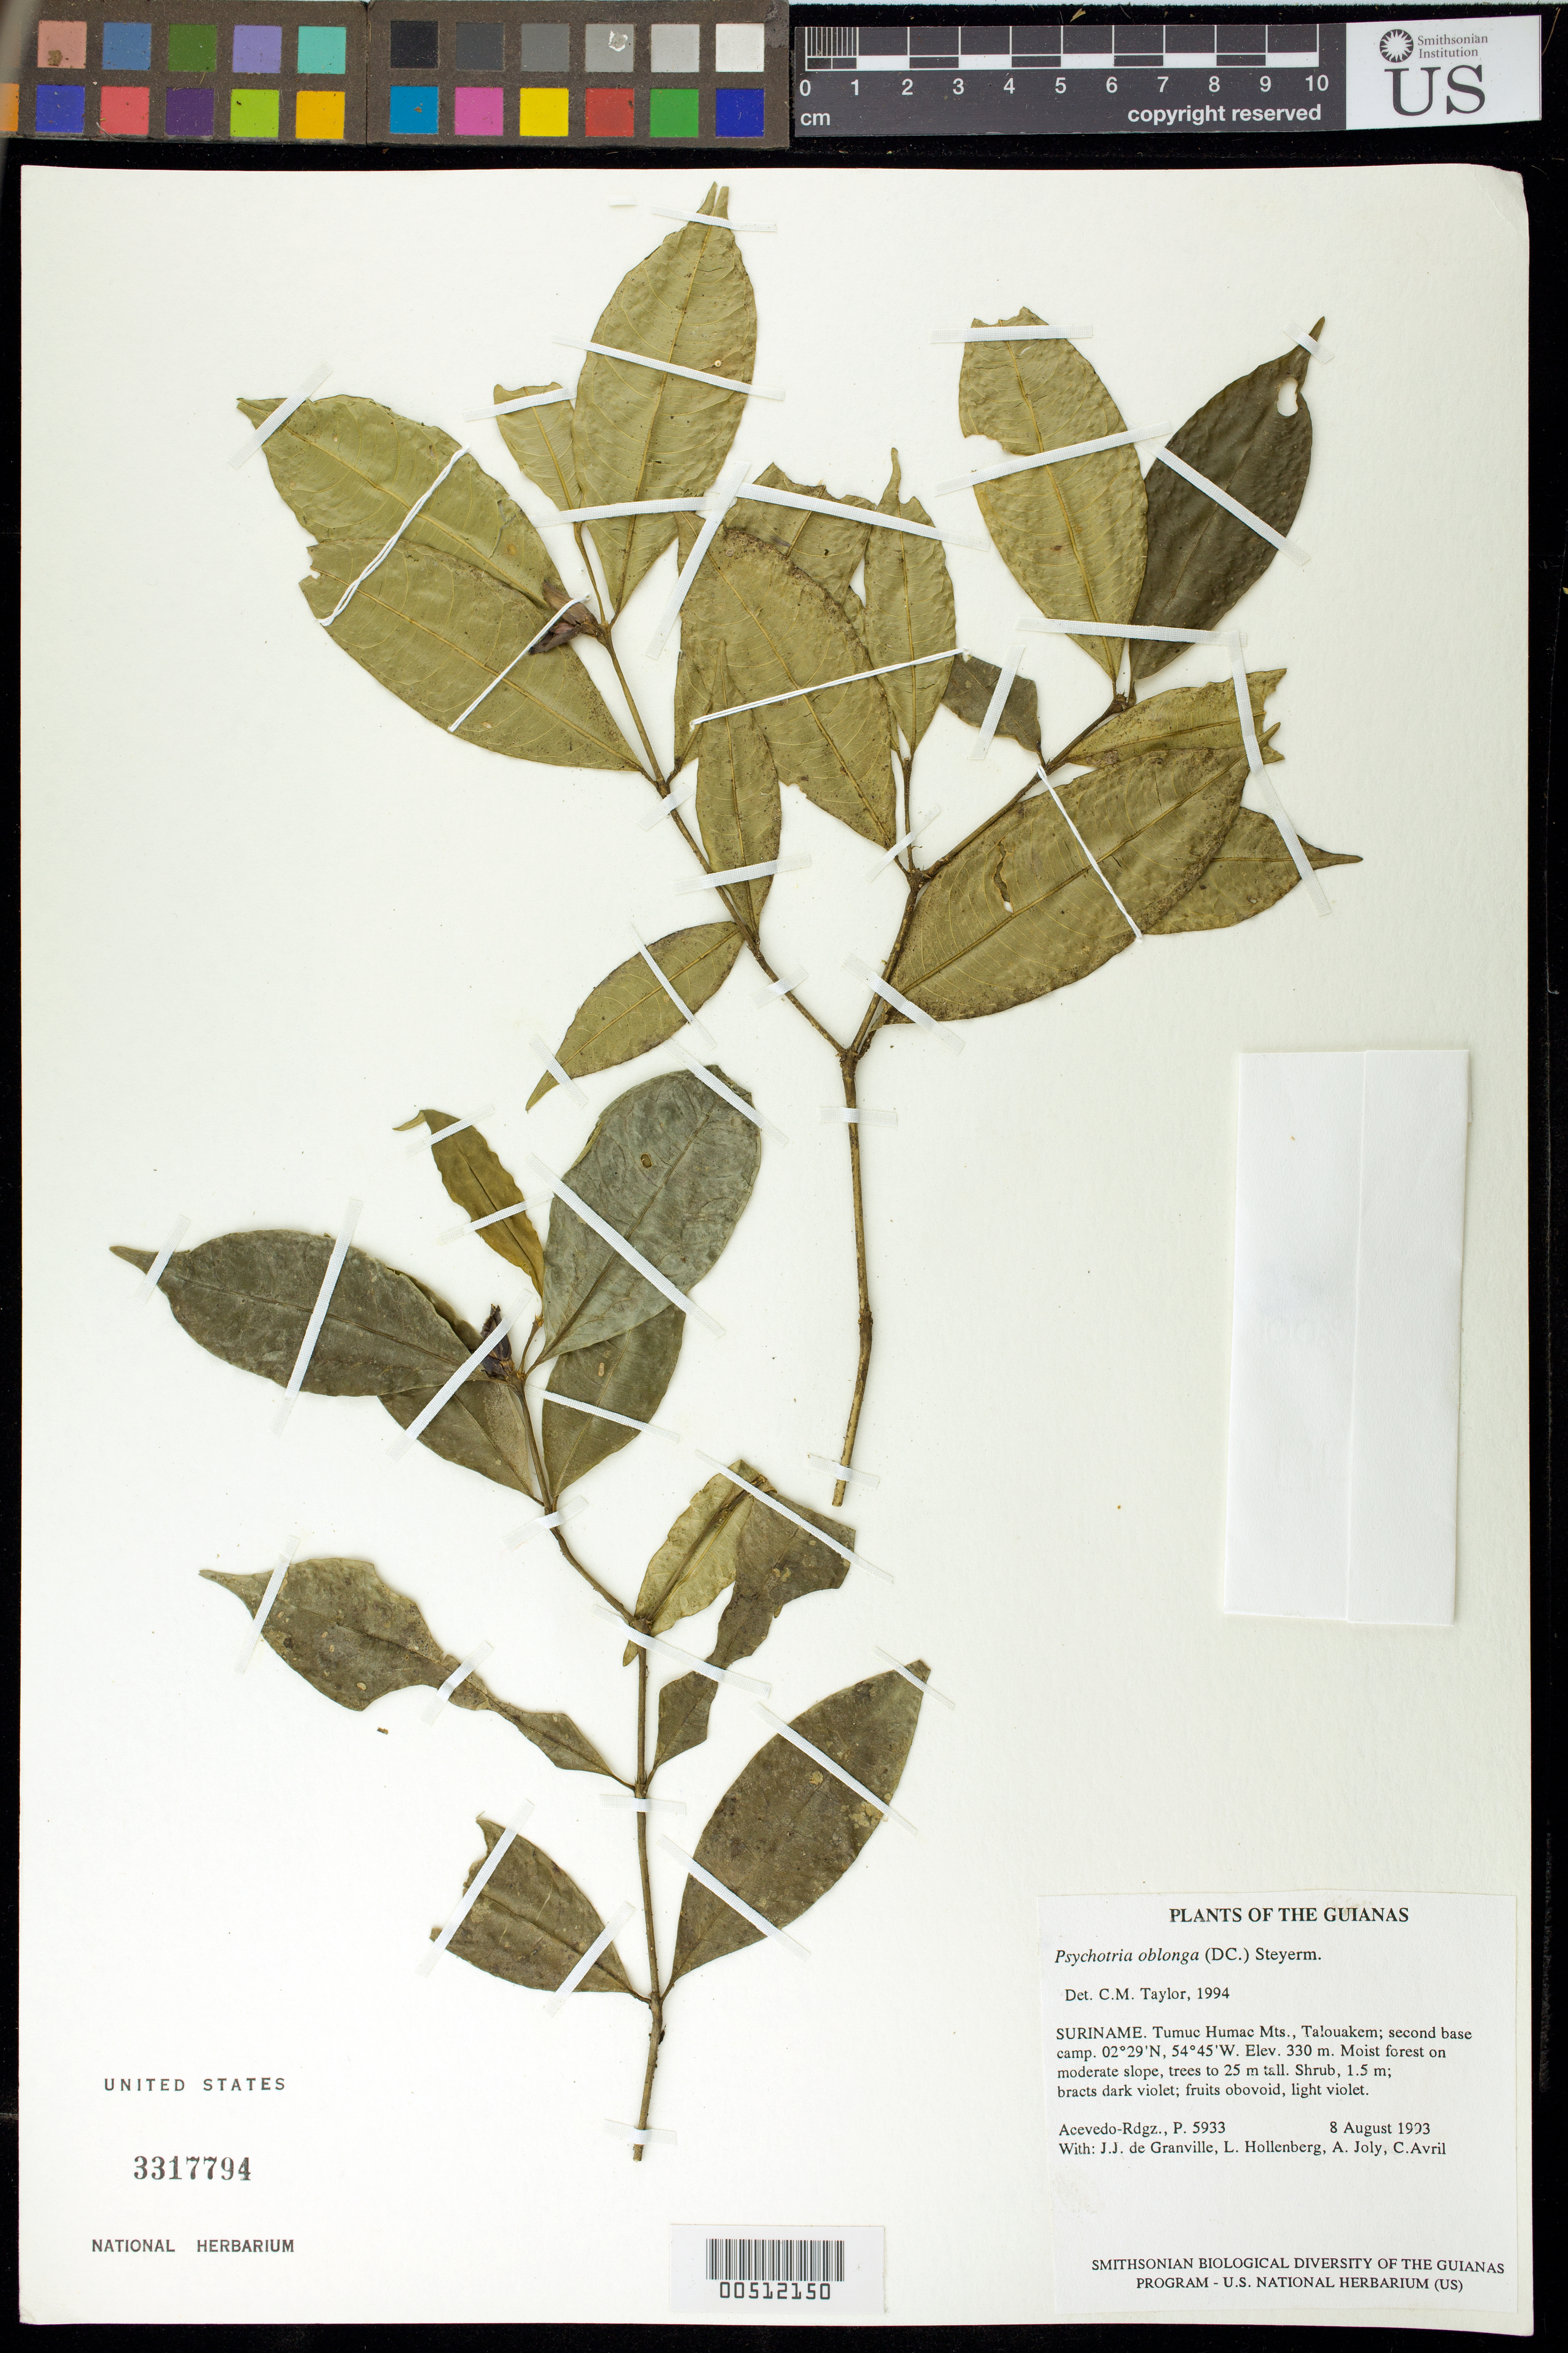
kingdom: Plantae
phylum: Tracheophyta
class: Magnoliopsida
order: Gentianales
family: Rubiaceae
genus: Palicourea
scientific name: Palicourea oblonga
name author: (DC.) Delprete & J.H. Kirkbr.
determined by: Kirkbride, J. H., Jr.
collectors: P. Acevedo-Rodr., J.-J. de Granville, A. Boyer, C. Avril de Maria & L. Hollenberg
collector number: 5933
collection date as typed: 08 Aug 1993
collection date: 1993-08-08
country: Suriname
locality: Tumuc Humac Mts., Talouakem; second base camp.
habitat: Moist forest on moderate slope, trees to 25 m tall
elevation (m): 330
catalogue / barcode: US 3317794